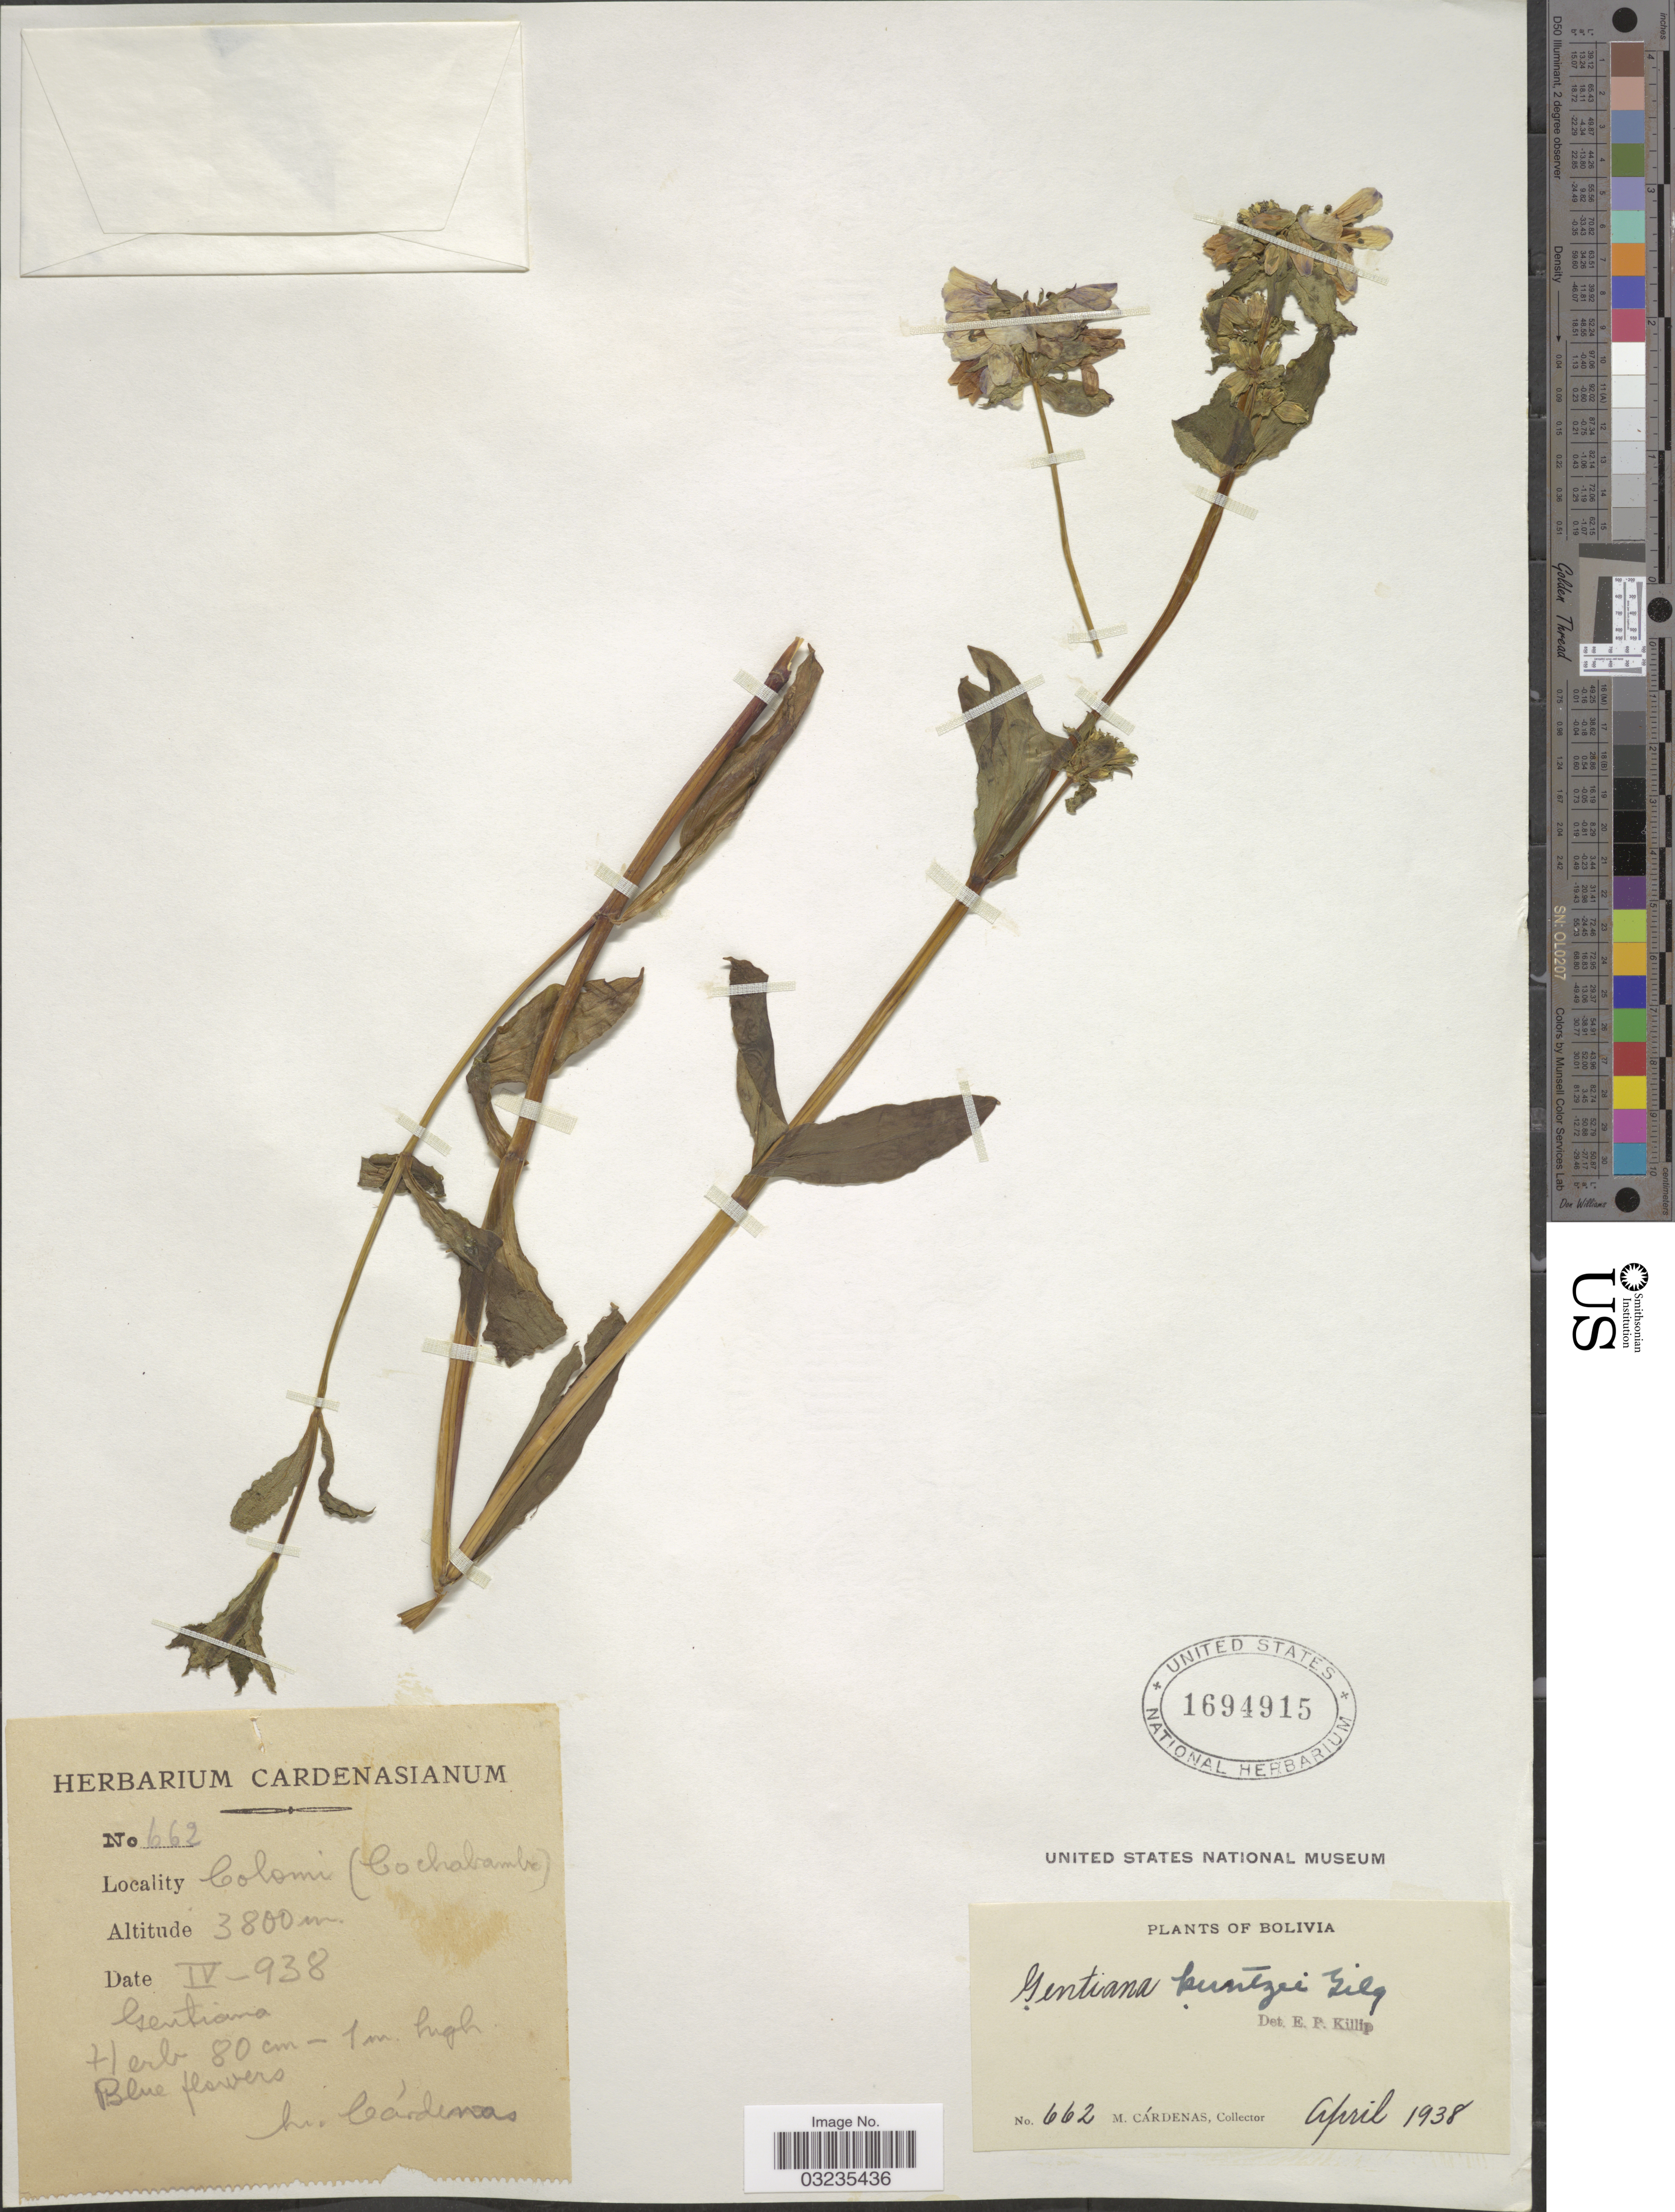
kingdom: Plantae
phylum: Tracheophyta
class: Magnoliopsida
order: Gentianales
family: Gentianaceae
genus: Gentiana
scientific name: Gentiana kuntzei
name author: Gilg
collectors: M. Cárdenas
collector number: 662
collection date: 1938-04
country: Bolivia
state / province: Cochabamba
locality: Colomi.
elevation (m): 3800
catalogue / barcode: US 1694915